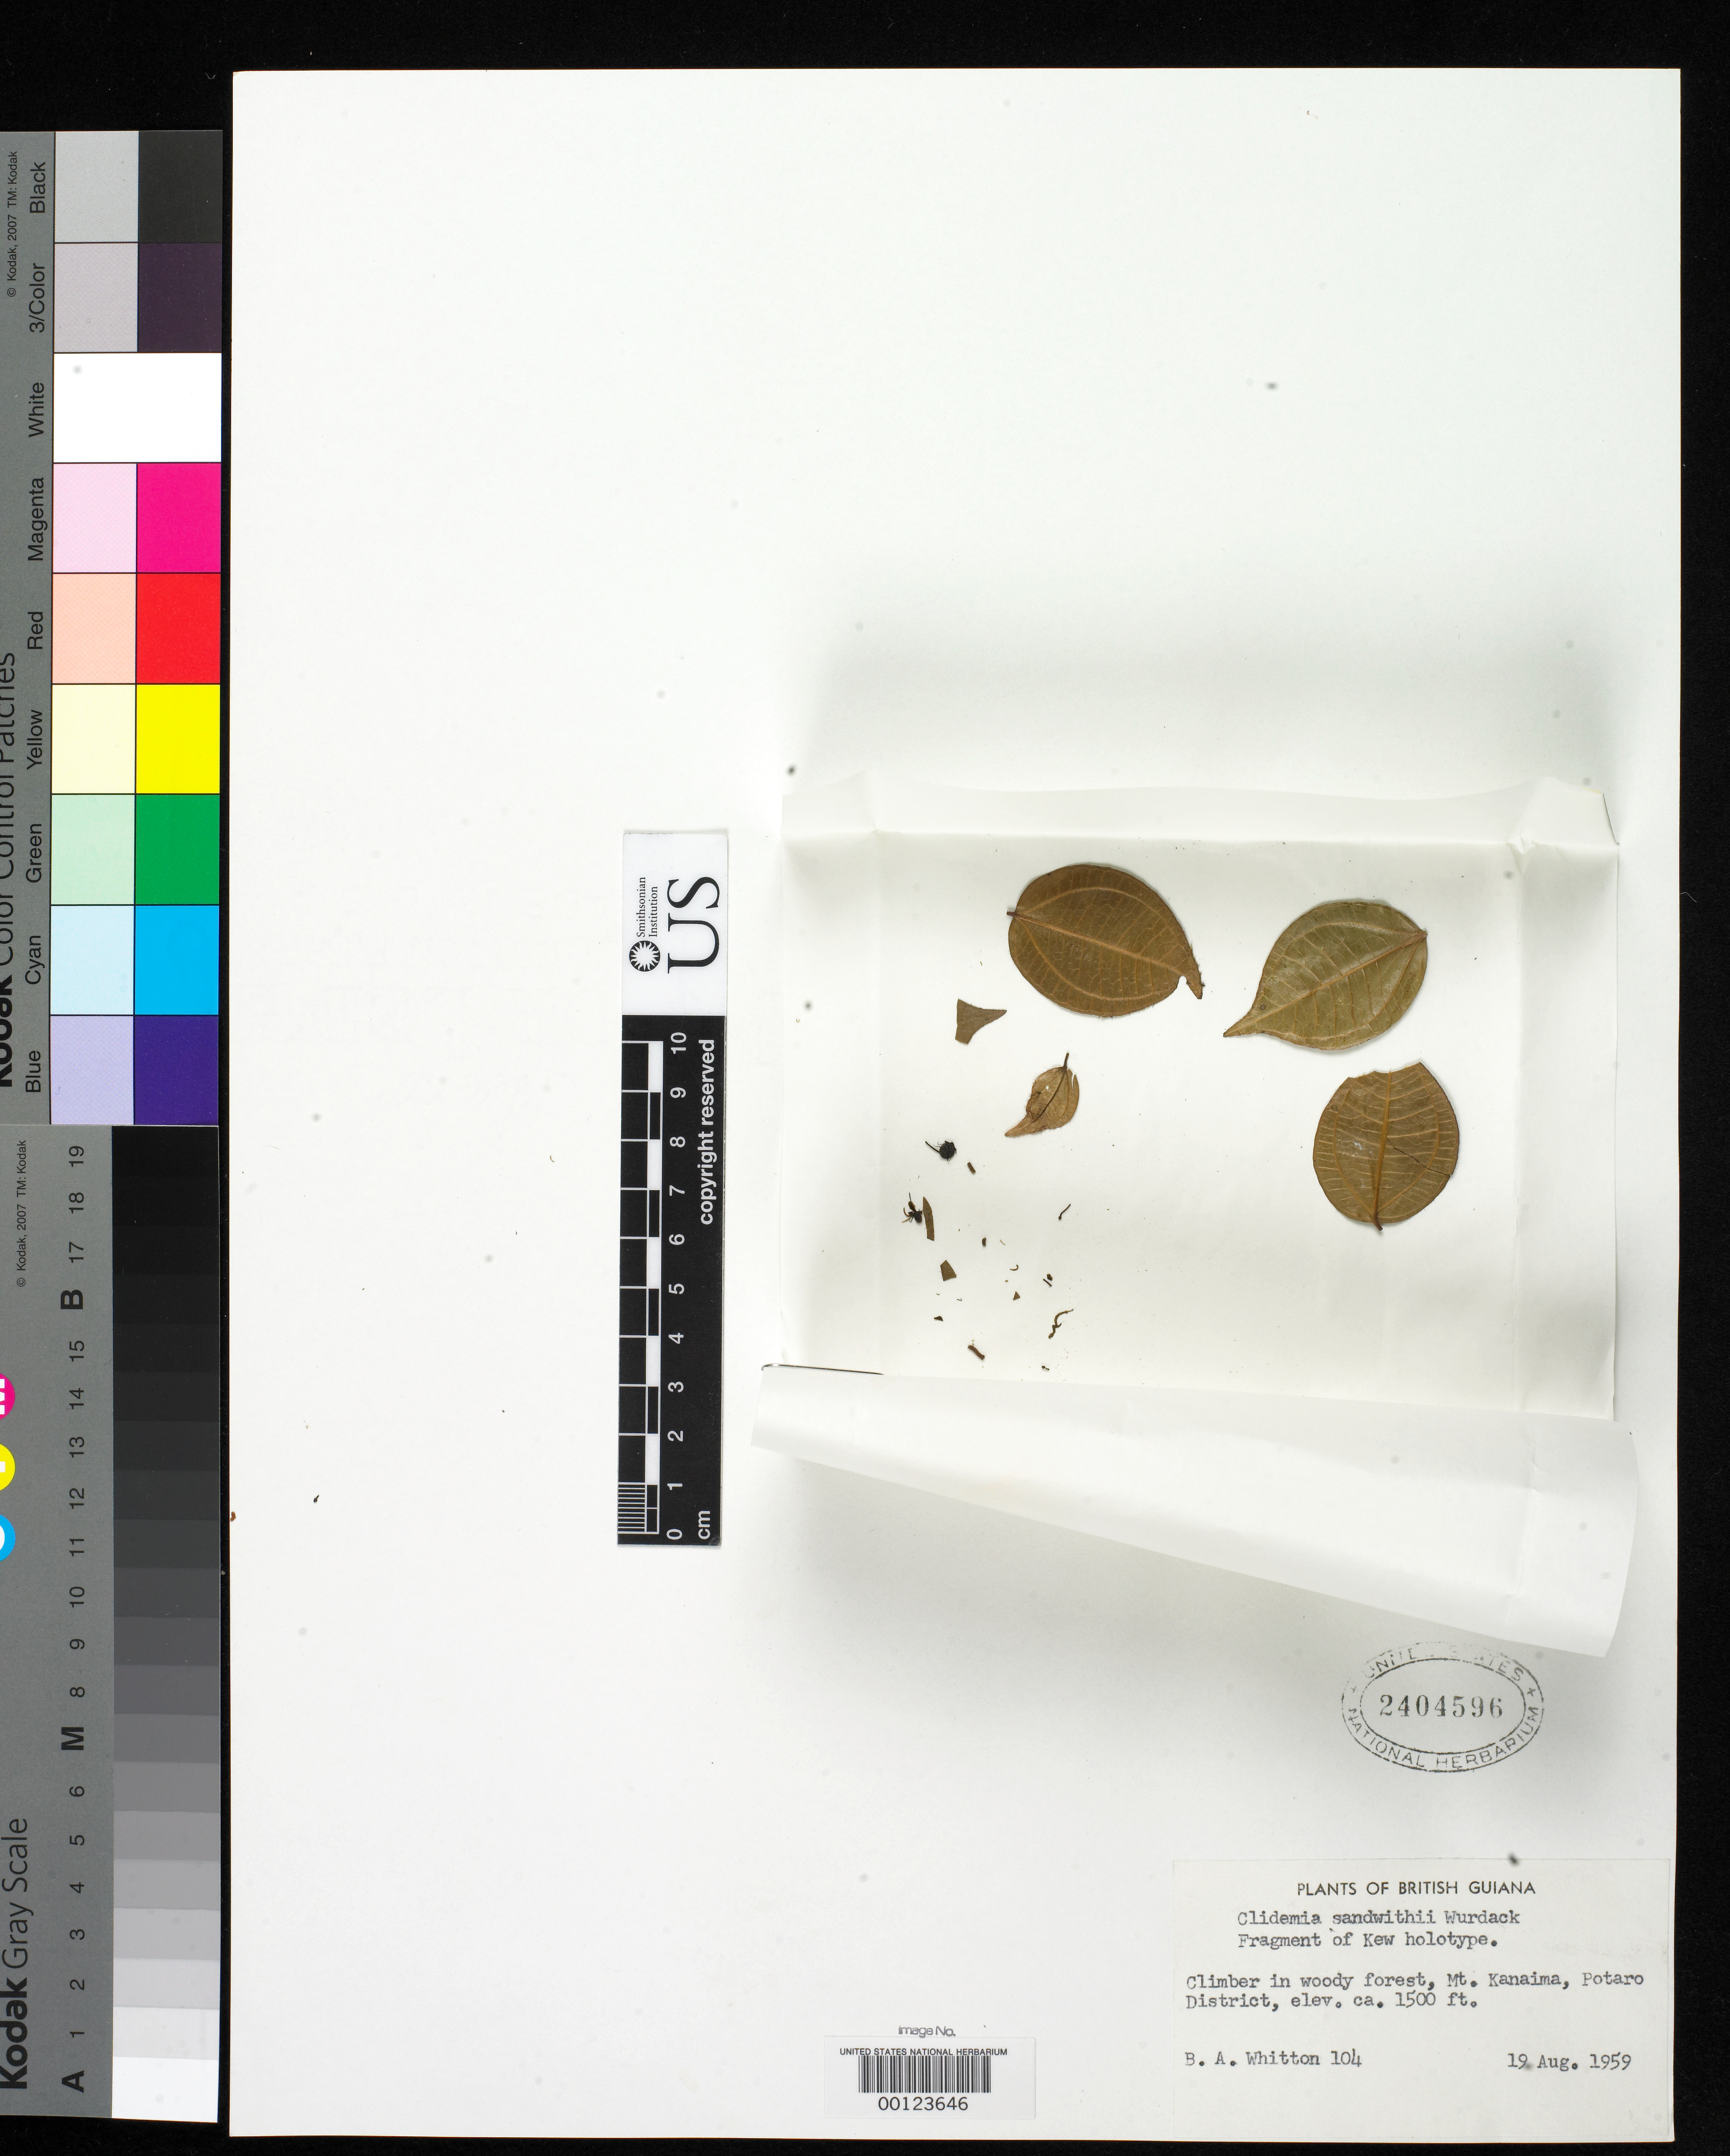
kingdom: Plantae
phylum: Tracheophyta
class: Magnoliopsida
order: Myrtales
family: Melastomataceae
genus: Clidemia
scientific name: Clidemia sandwithii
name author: Wurdack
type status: Holotype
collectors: B. Whitton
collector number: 104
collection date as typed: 19 Aug 1959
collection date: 1959-08-19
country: Guyana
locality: Mt. Kanaima.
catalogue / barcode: US 2404596